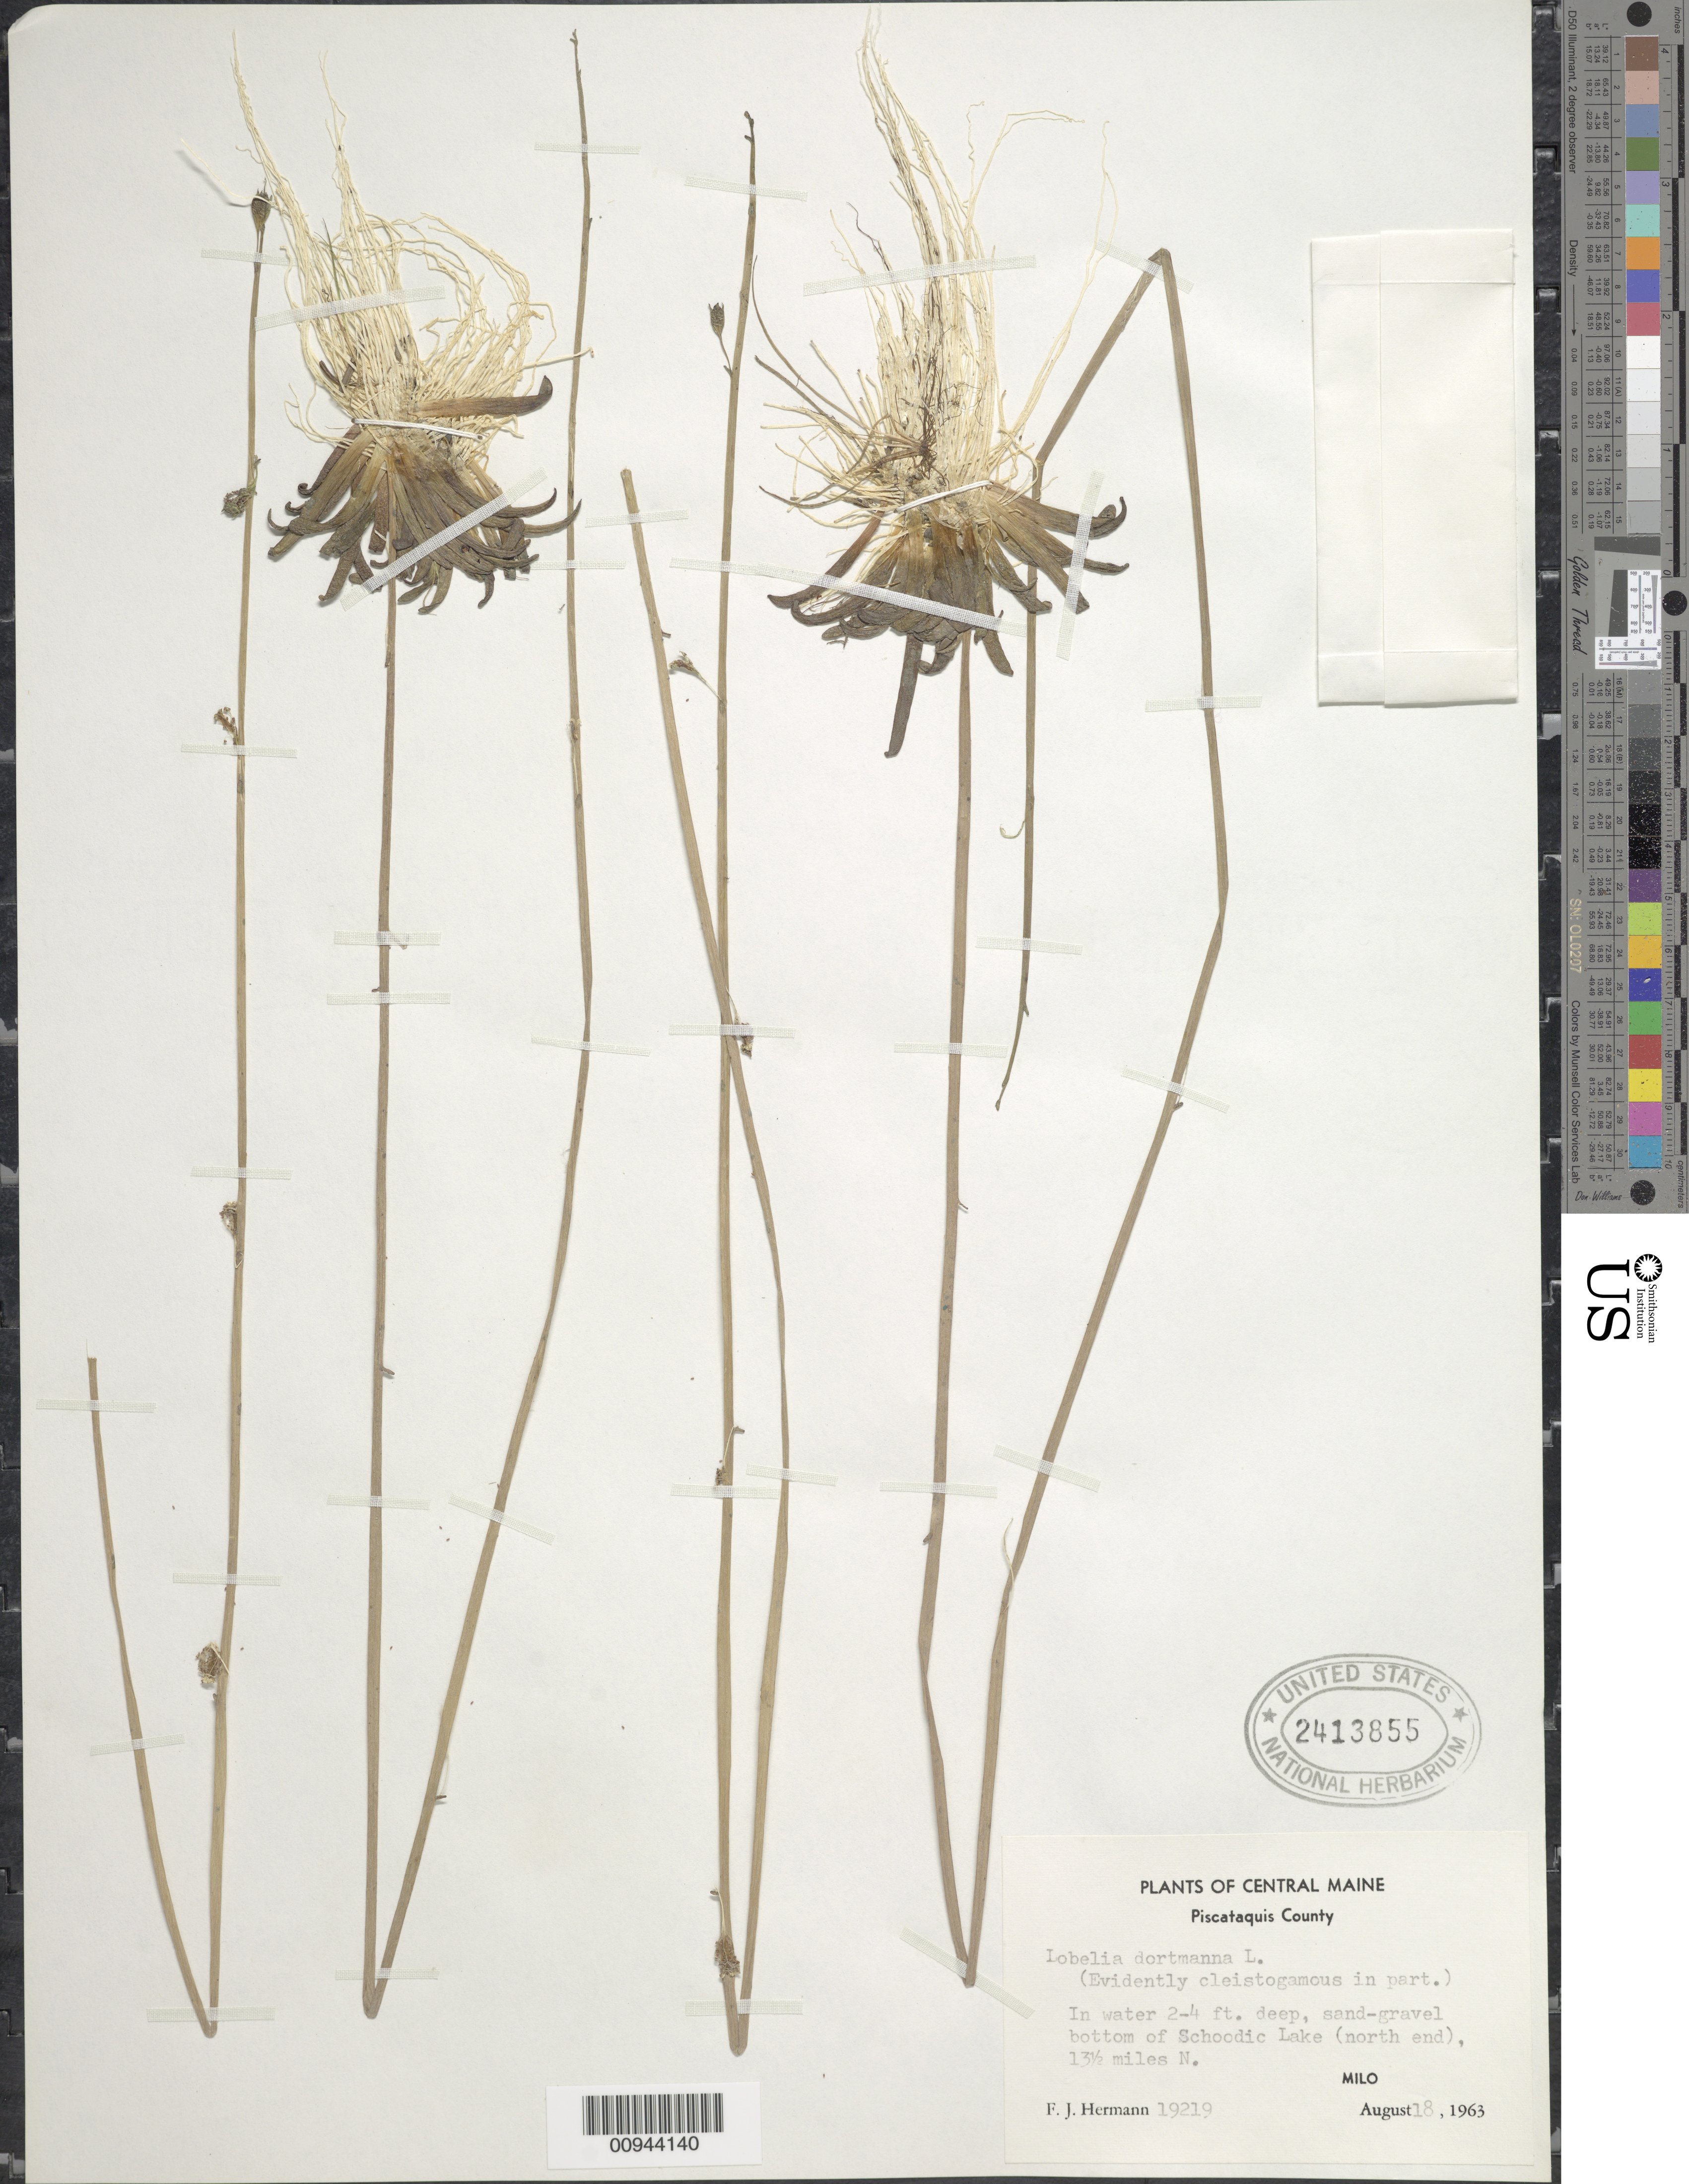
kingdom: Plantae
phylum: Tracheophyta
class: Magnoliopsida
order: Asterales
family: Campanulaceae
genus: Lobelia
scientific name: Lobelia dortmanna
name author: L.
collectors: F. J. Hermann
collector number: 19219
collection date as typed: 18 Aug 1963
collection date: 1963-08-18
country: United States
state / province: Maine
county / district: Piscataquis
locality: Schoodic Lake (north end), 13.5 miles N.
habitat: in water 2-4 ft. deep, sand-gravel bottom of Lake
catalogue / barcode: US 2413855